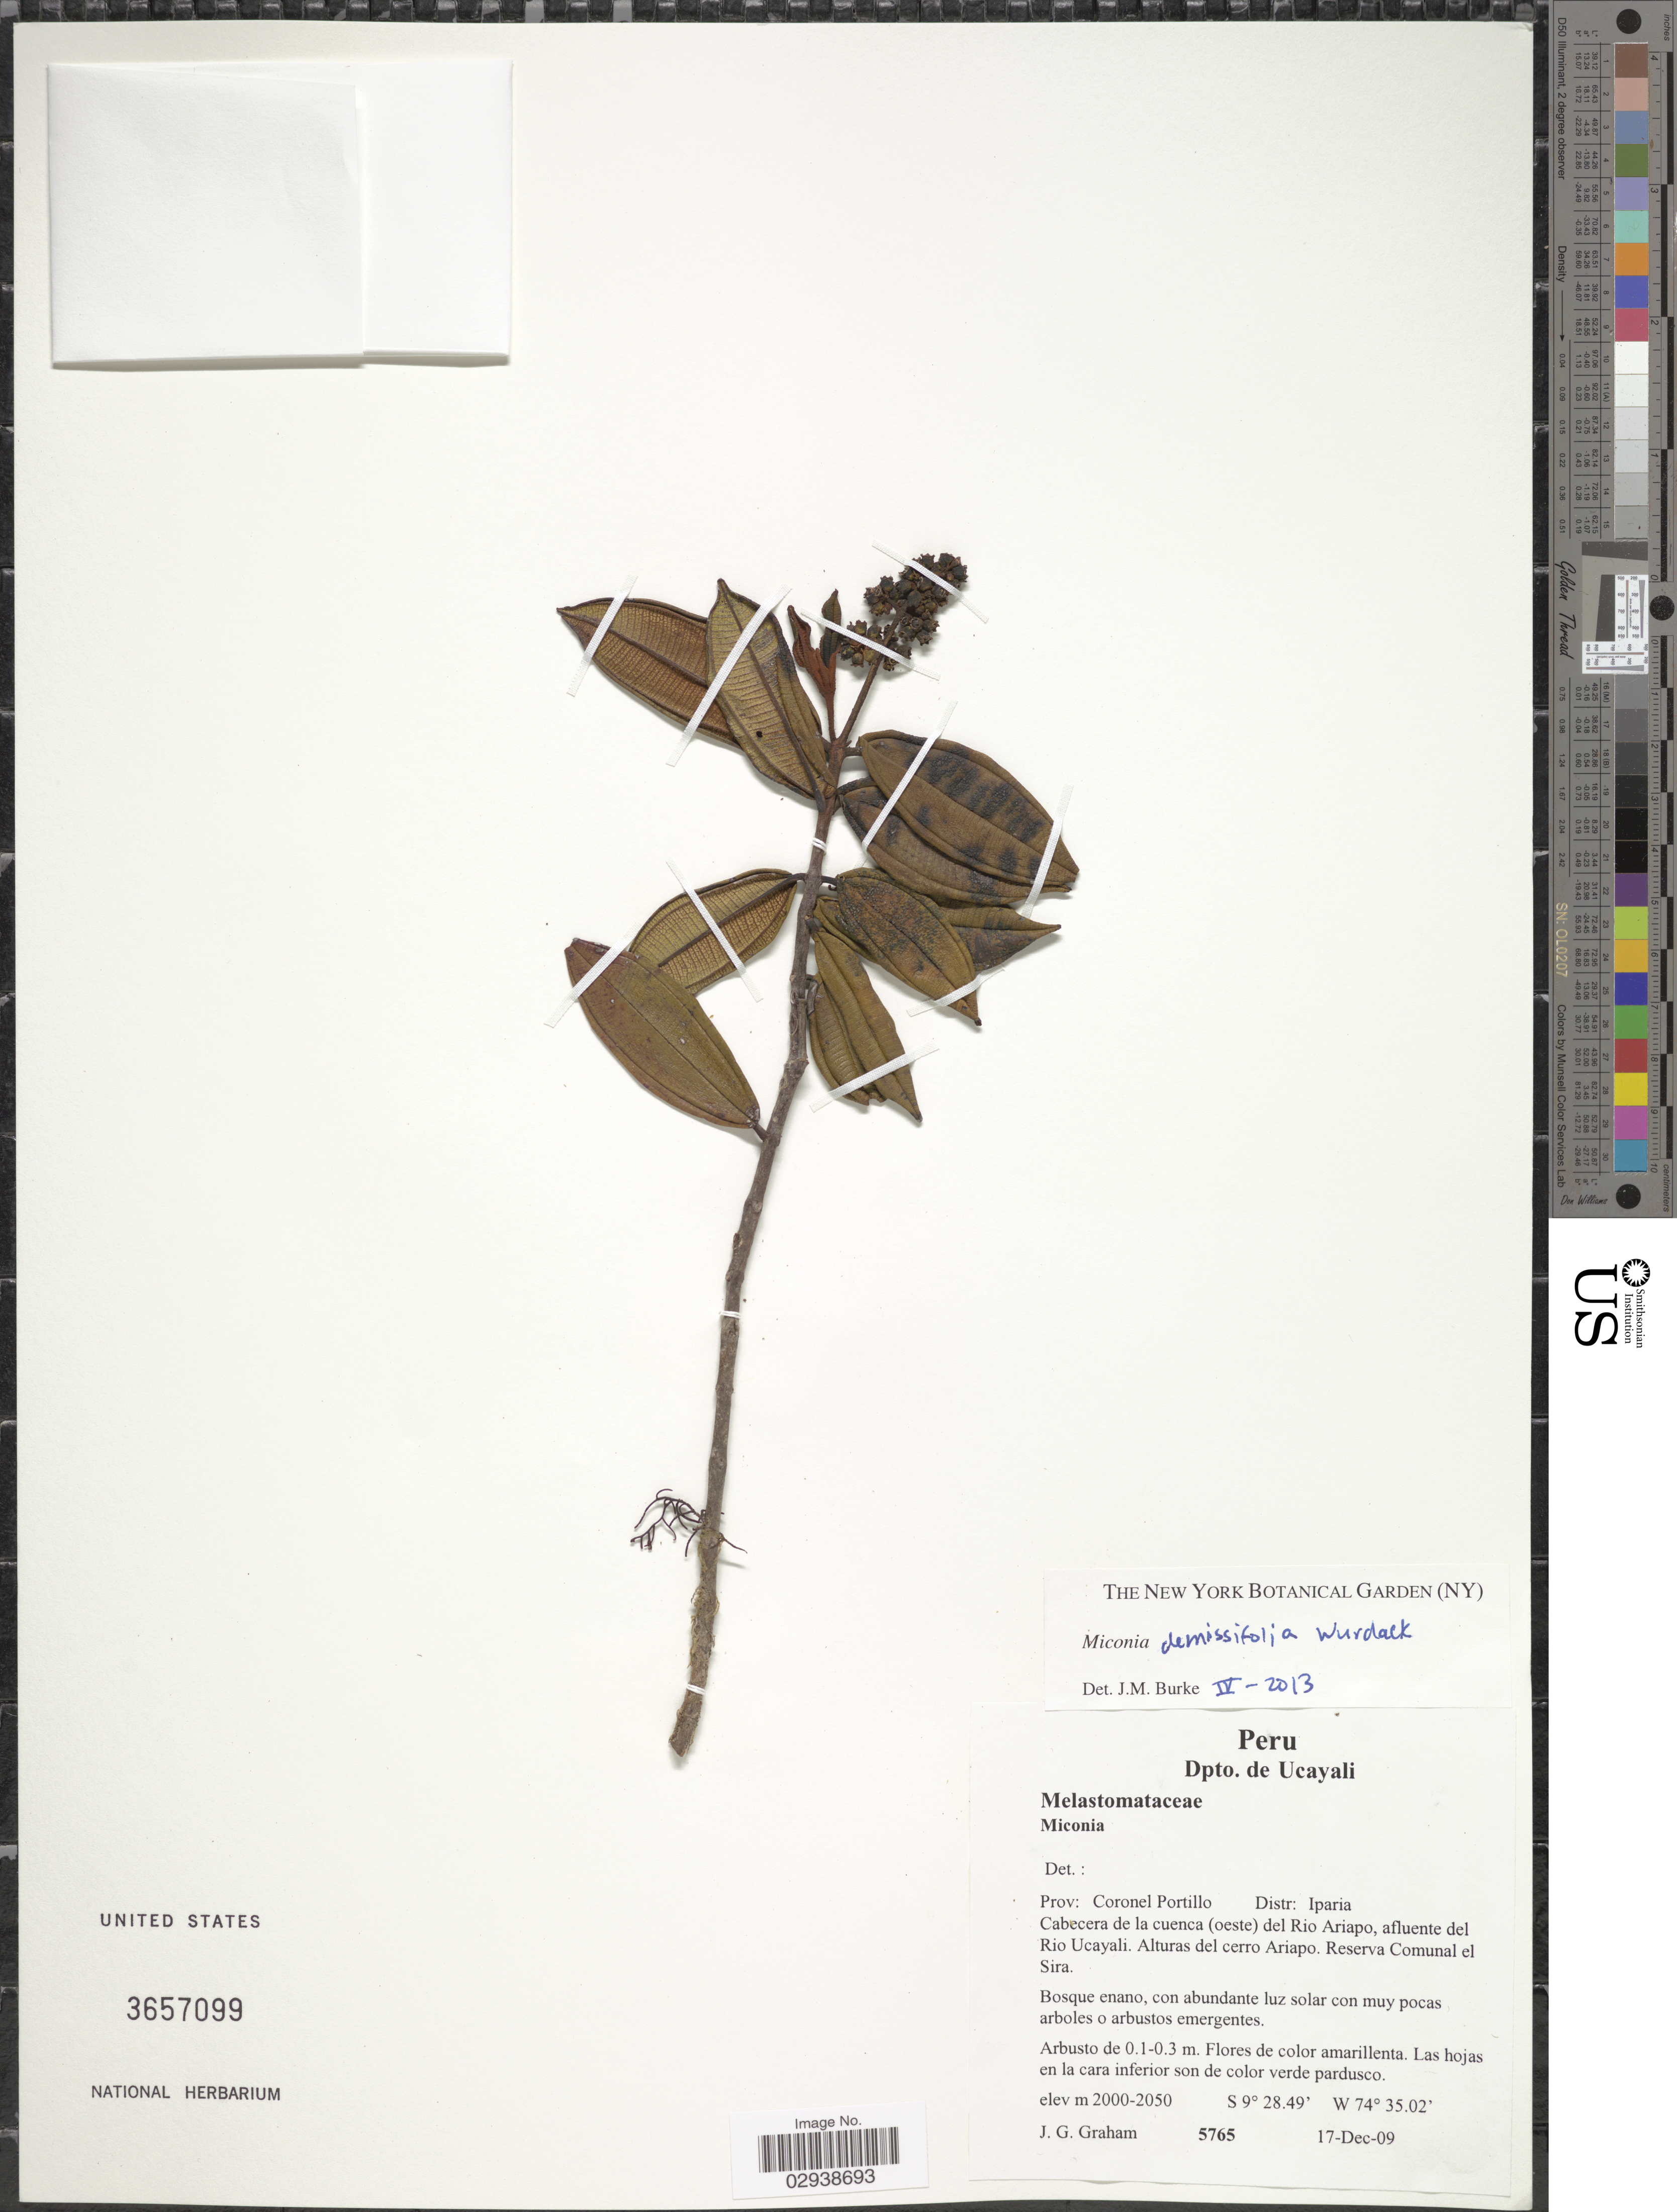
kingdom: Plantae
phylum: Tracheophyta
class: Magnoliopsida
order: Myrtales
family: Melastomataceae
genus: Miconia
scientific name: Miconia demissifolia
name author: Wurdack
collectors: J. Graham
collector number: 5765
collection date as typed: Transcribed d/m/y: 17/12/9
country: Peru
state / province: Ucayali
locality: Dpto. de Ucayali, Prov: Coronel Portillo, Distr: Iparia, Cabecera de la cuenca (oeste) del Rio Ariapo, afluente del Rio Ucayali, Alturas del cerro Ariapo, Reserva Comundal el Sira.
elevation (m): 2000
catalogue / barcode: US 3657099